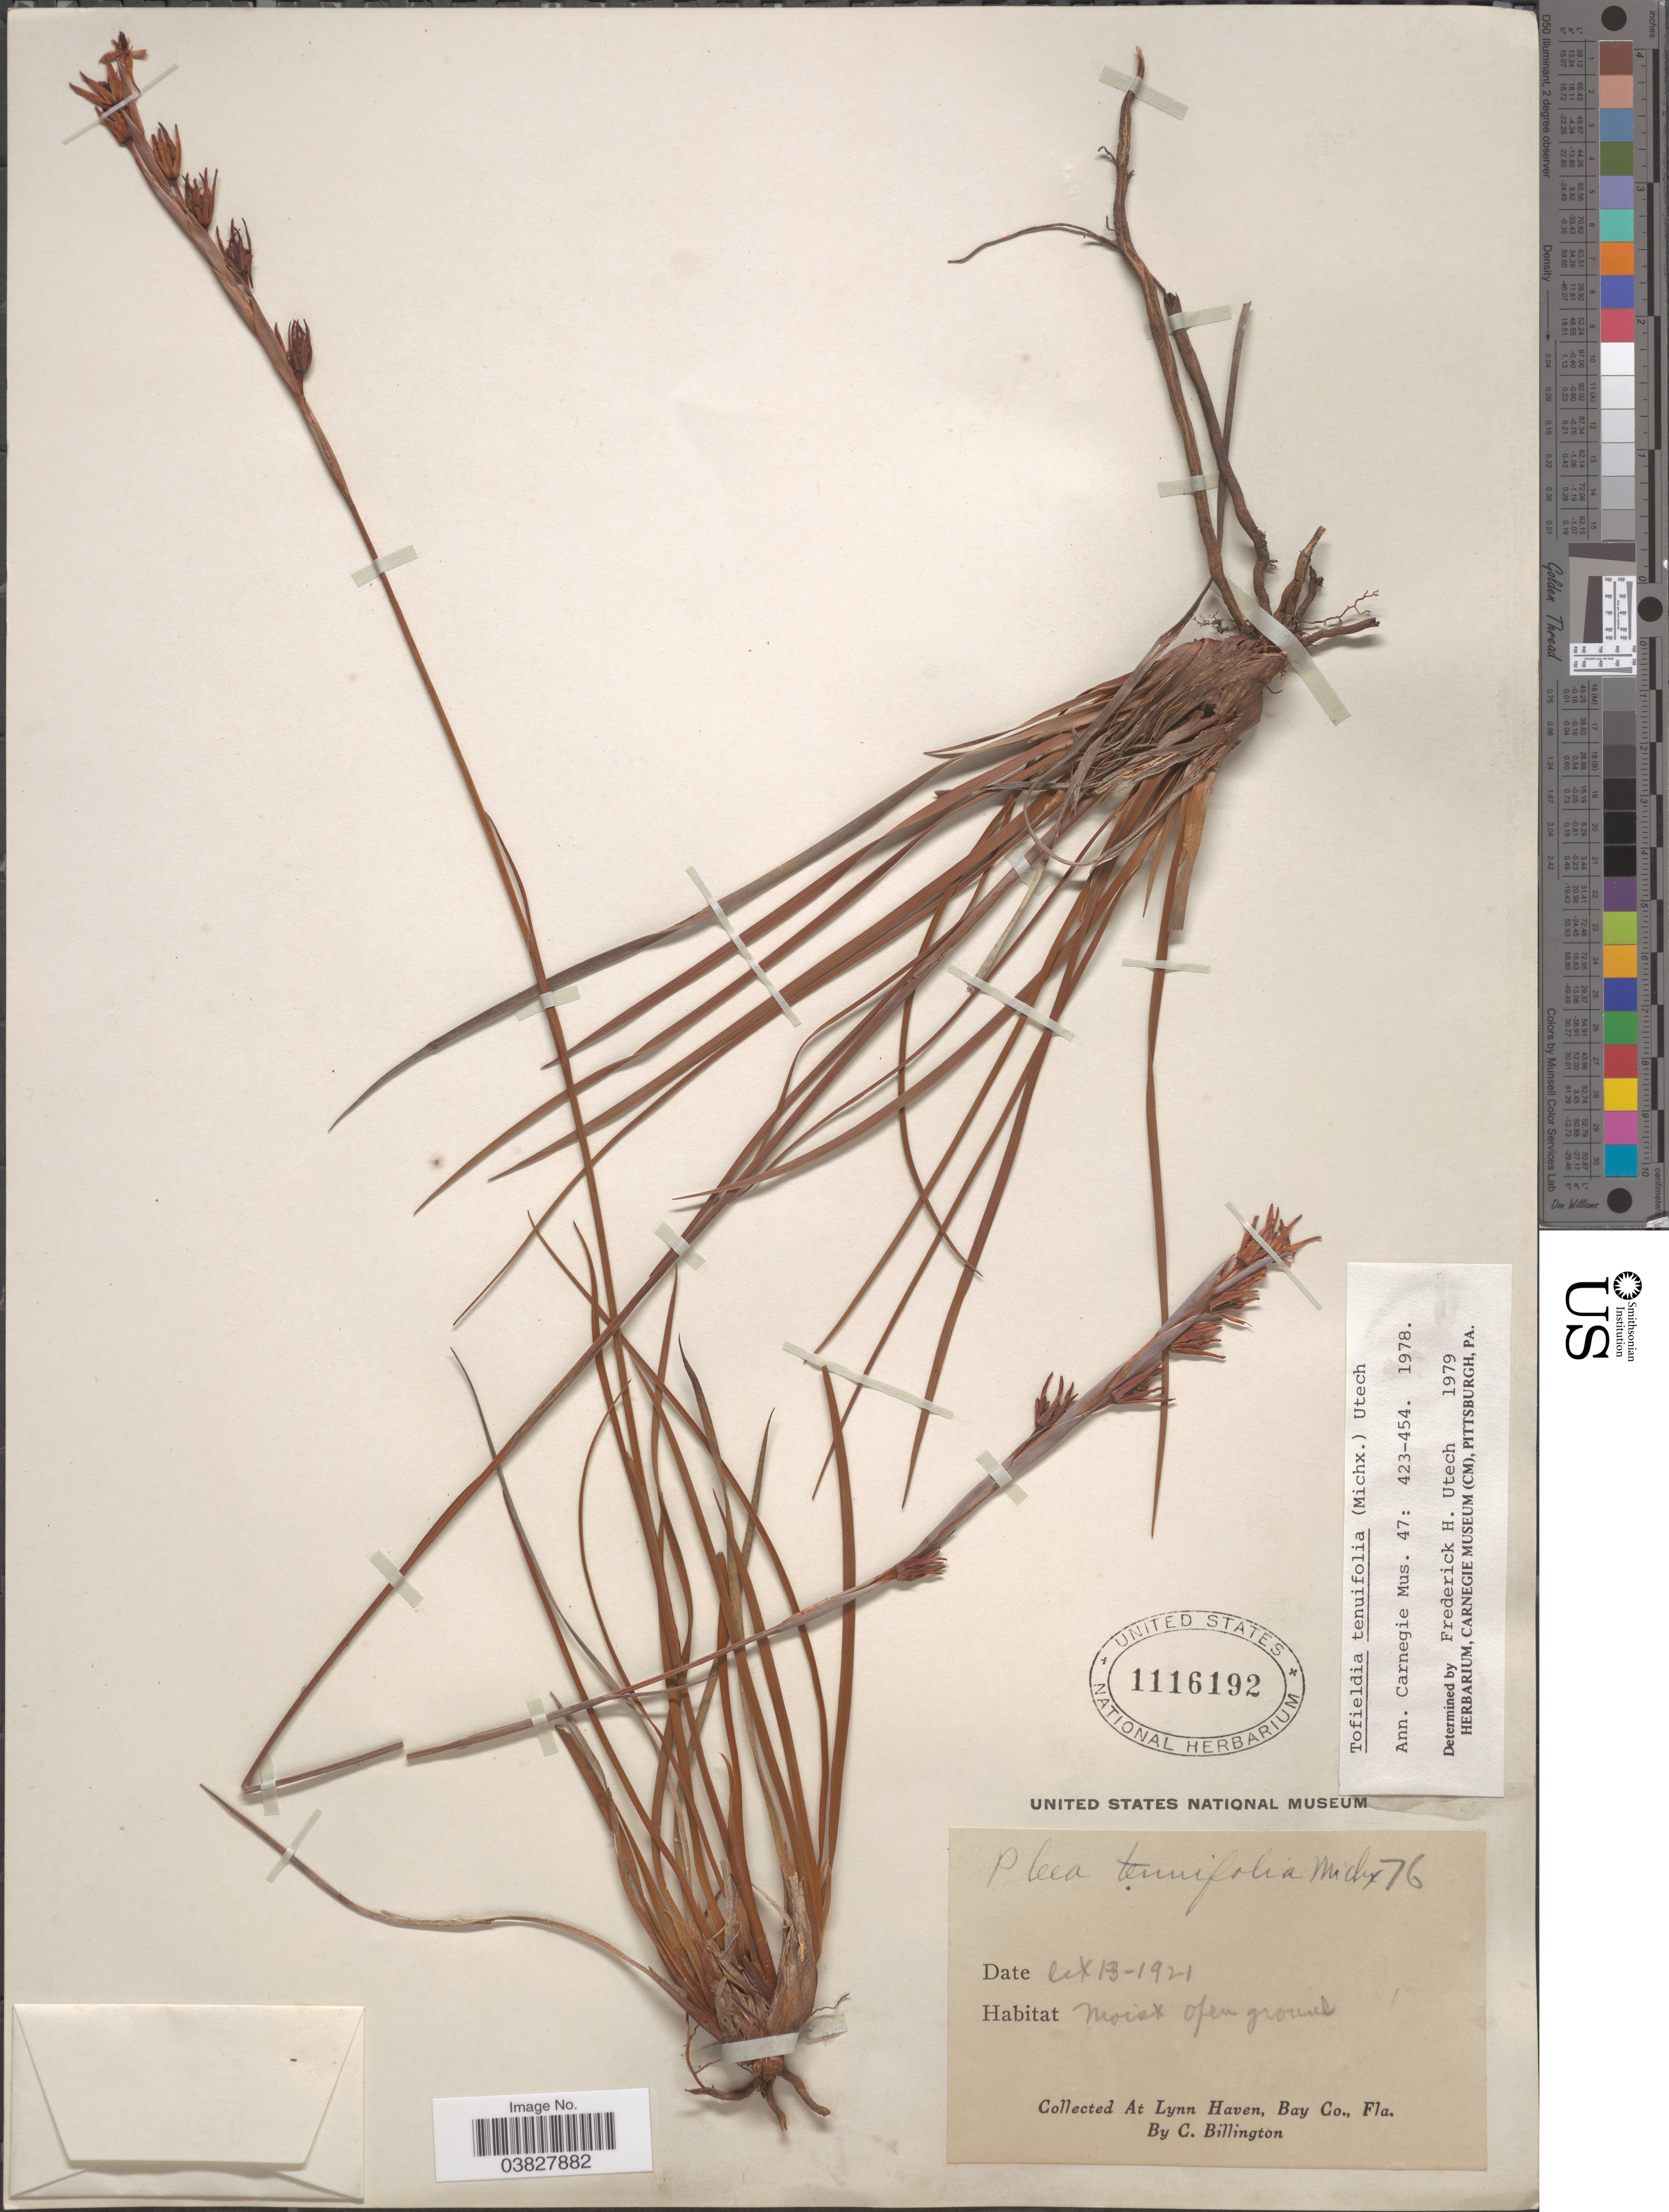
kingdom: Plantae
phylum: Tracheophyta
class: Liliopsida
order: Alismatales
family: Tofieldiaceae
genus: Pleea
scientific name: Pleea tenuifolia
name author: Michx.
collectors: C. Billington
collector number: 76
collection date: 1921-10-13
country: United States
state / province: Florida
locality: At Lynn Haven, Bay Co.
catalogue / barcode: US 1116192